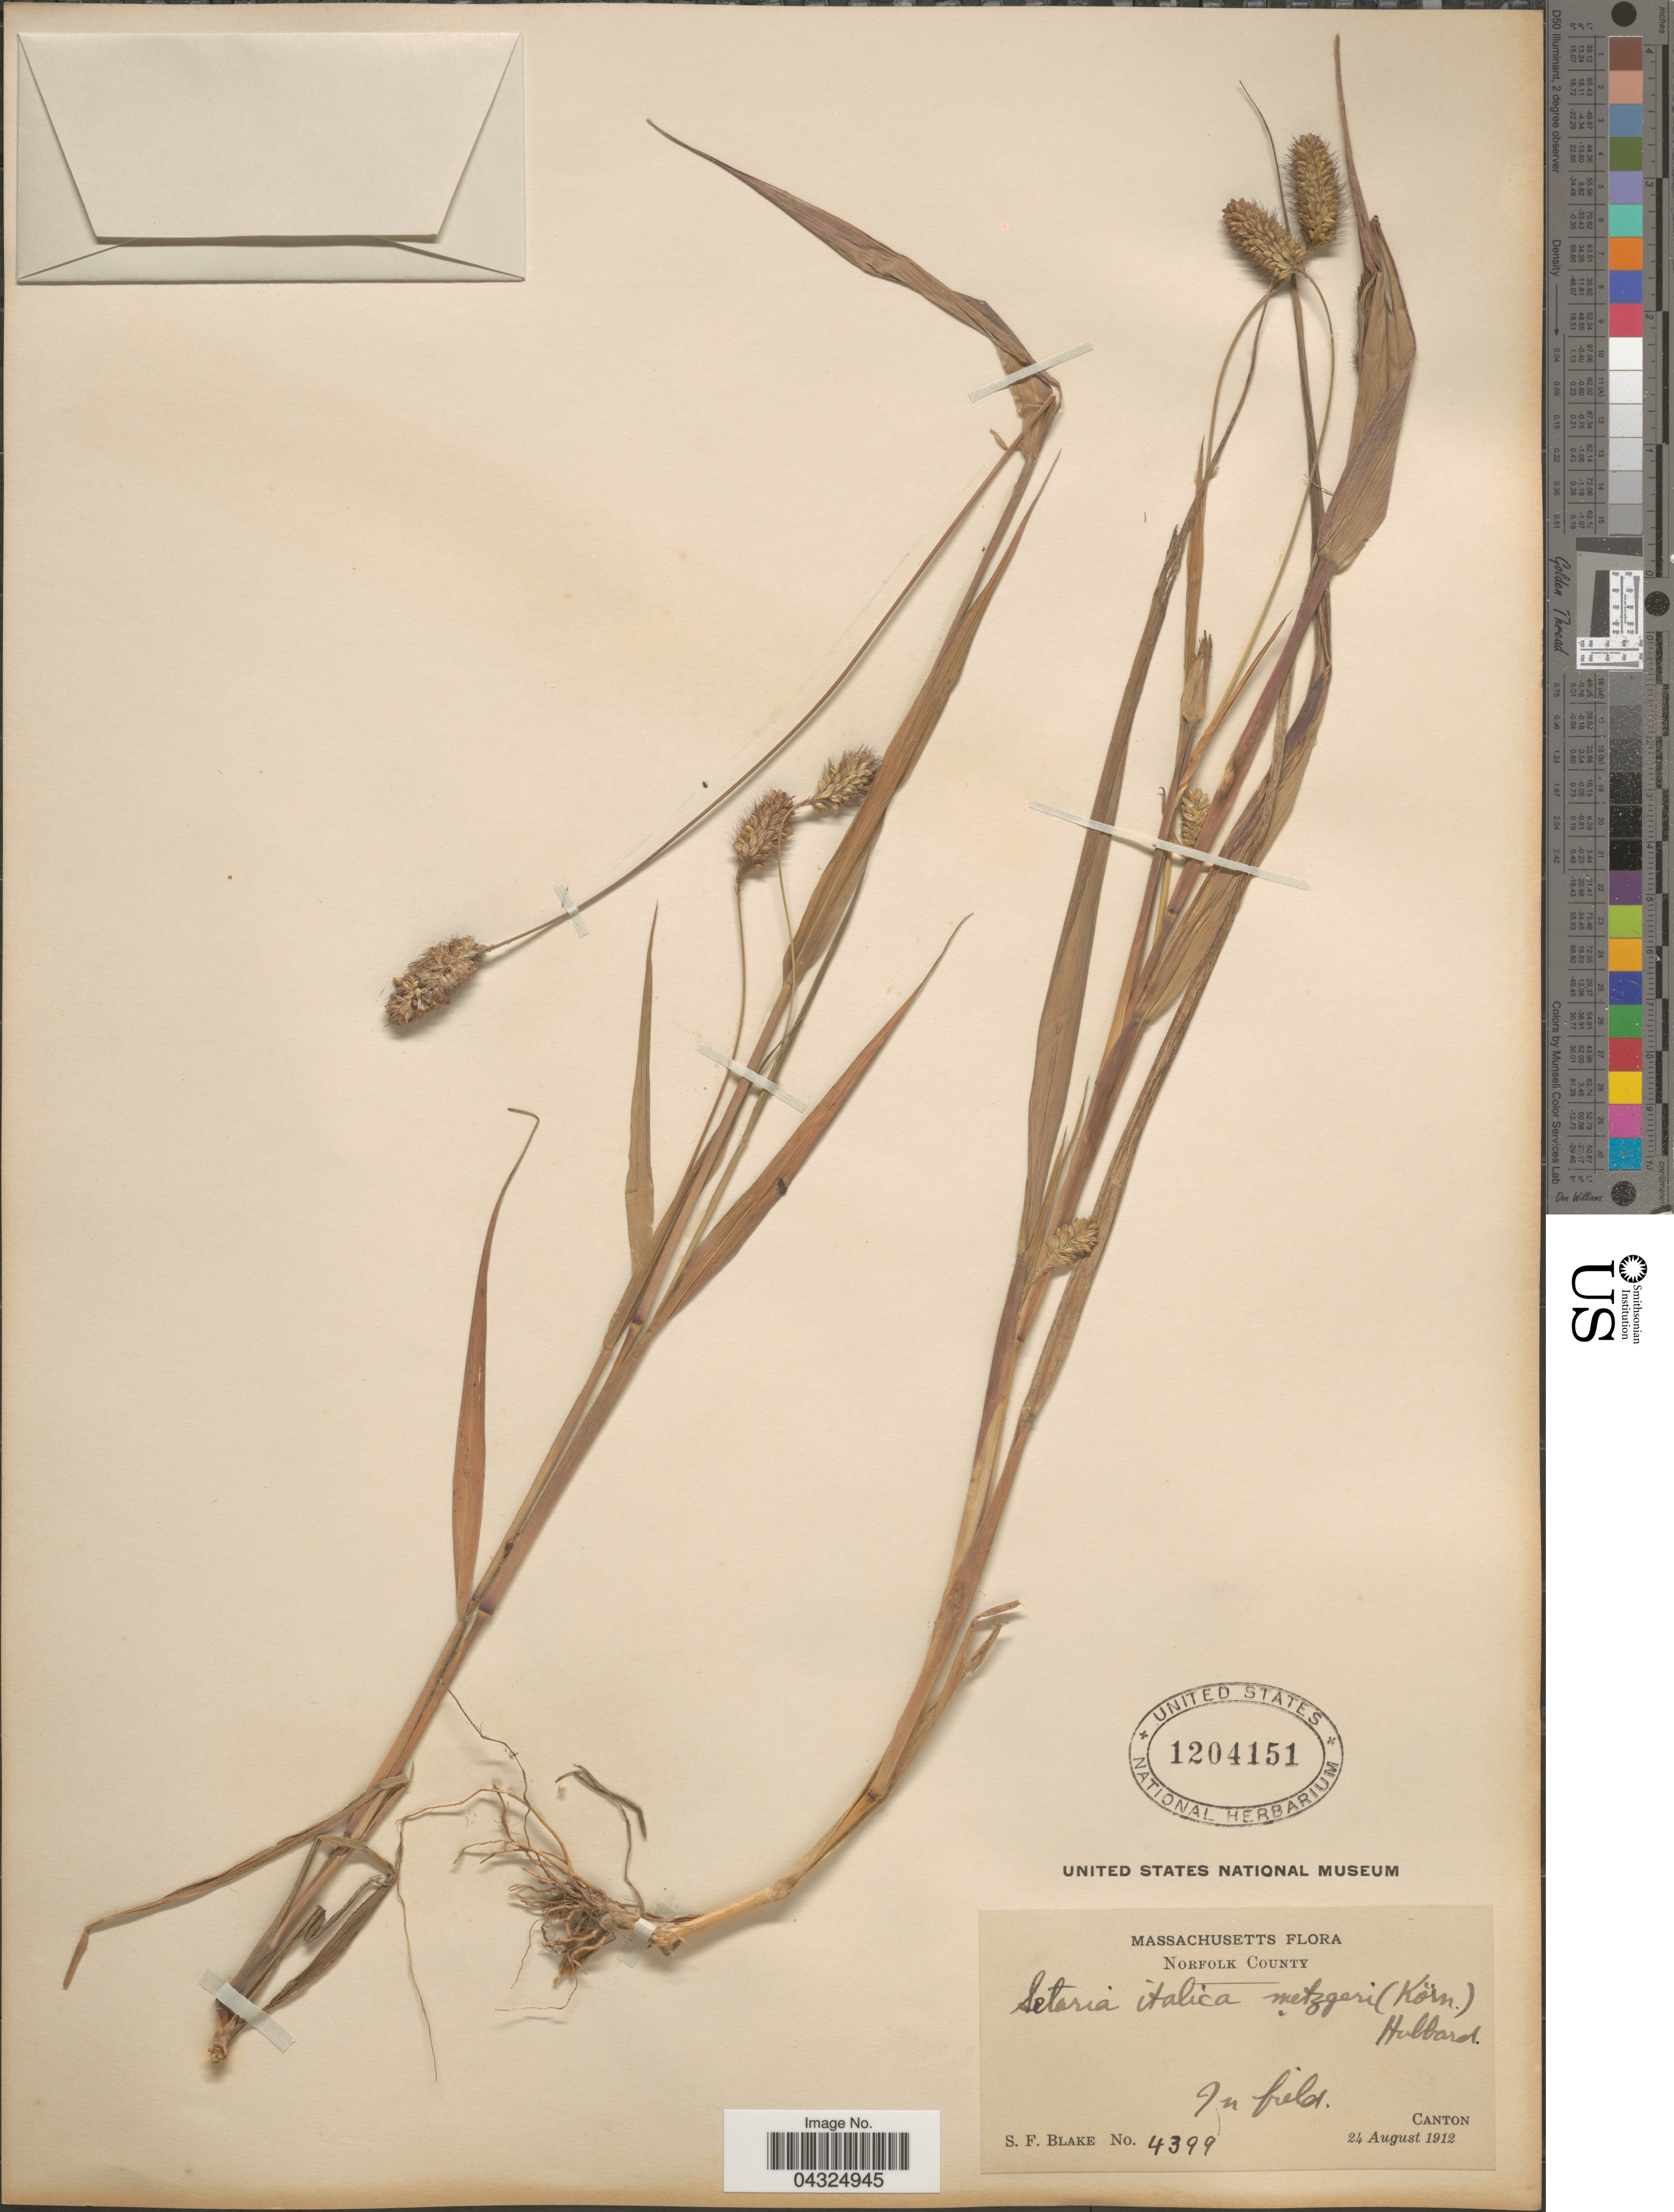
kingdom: Plantae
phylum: Tracheophyta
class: Liliopsida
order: Poales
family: Poaceae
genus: Setaria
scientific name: Setaria italica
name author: (L.) P. Beauv.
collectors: S. Blake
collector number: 4399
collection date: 1912-08-24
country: United States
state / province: Massachusetts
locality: Norfolk County. In field. Canton.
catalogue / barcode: US 1204151